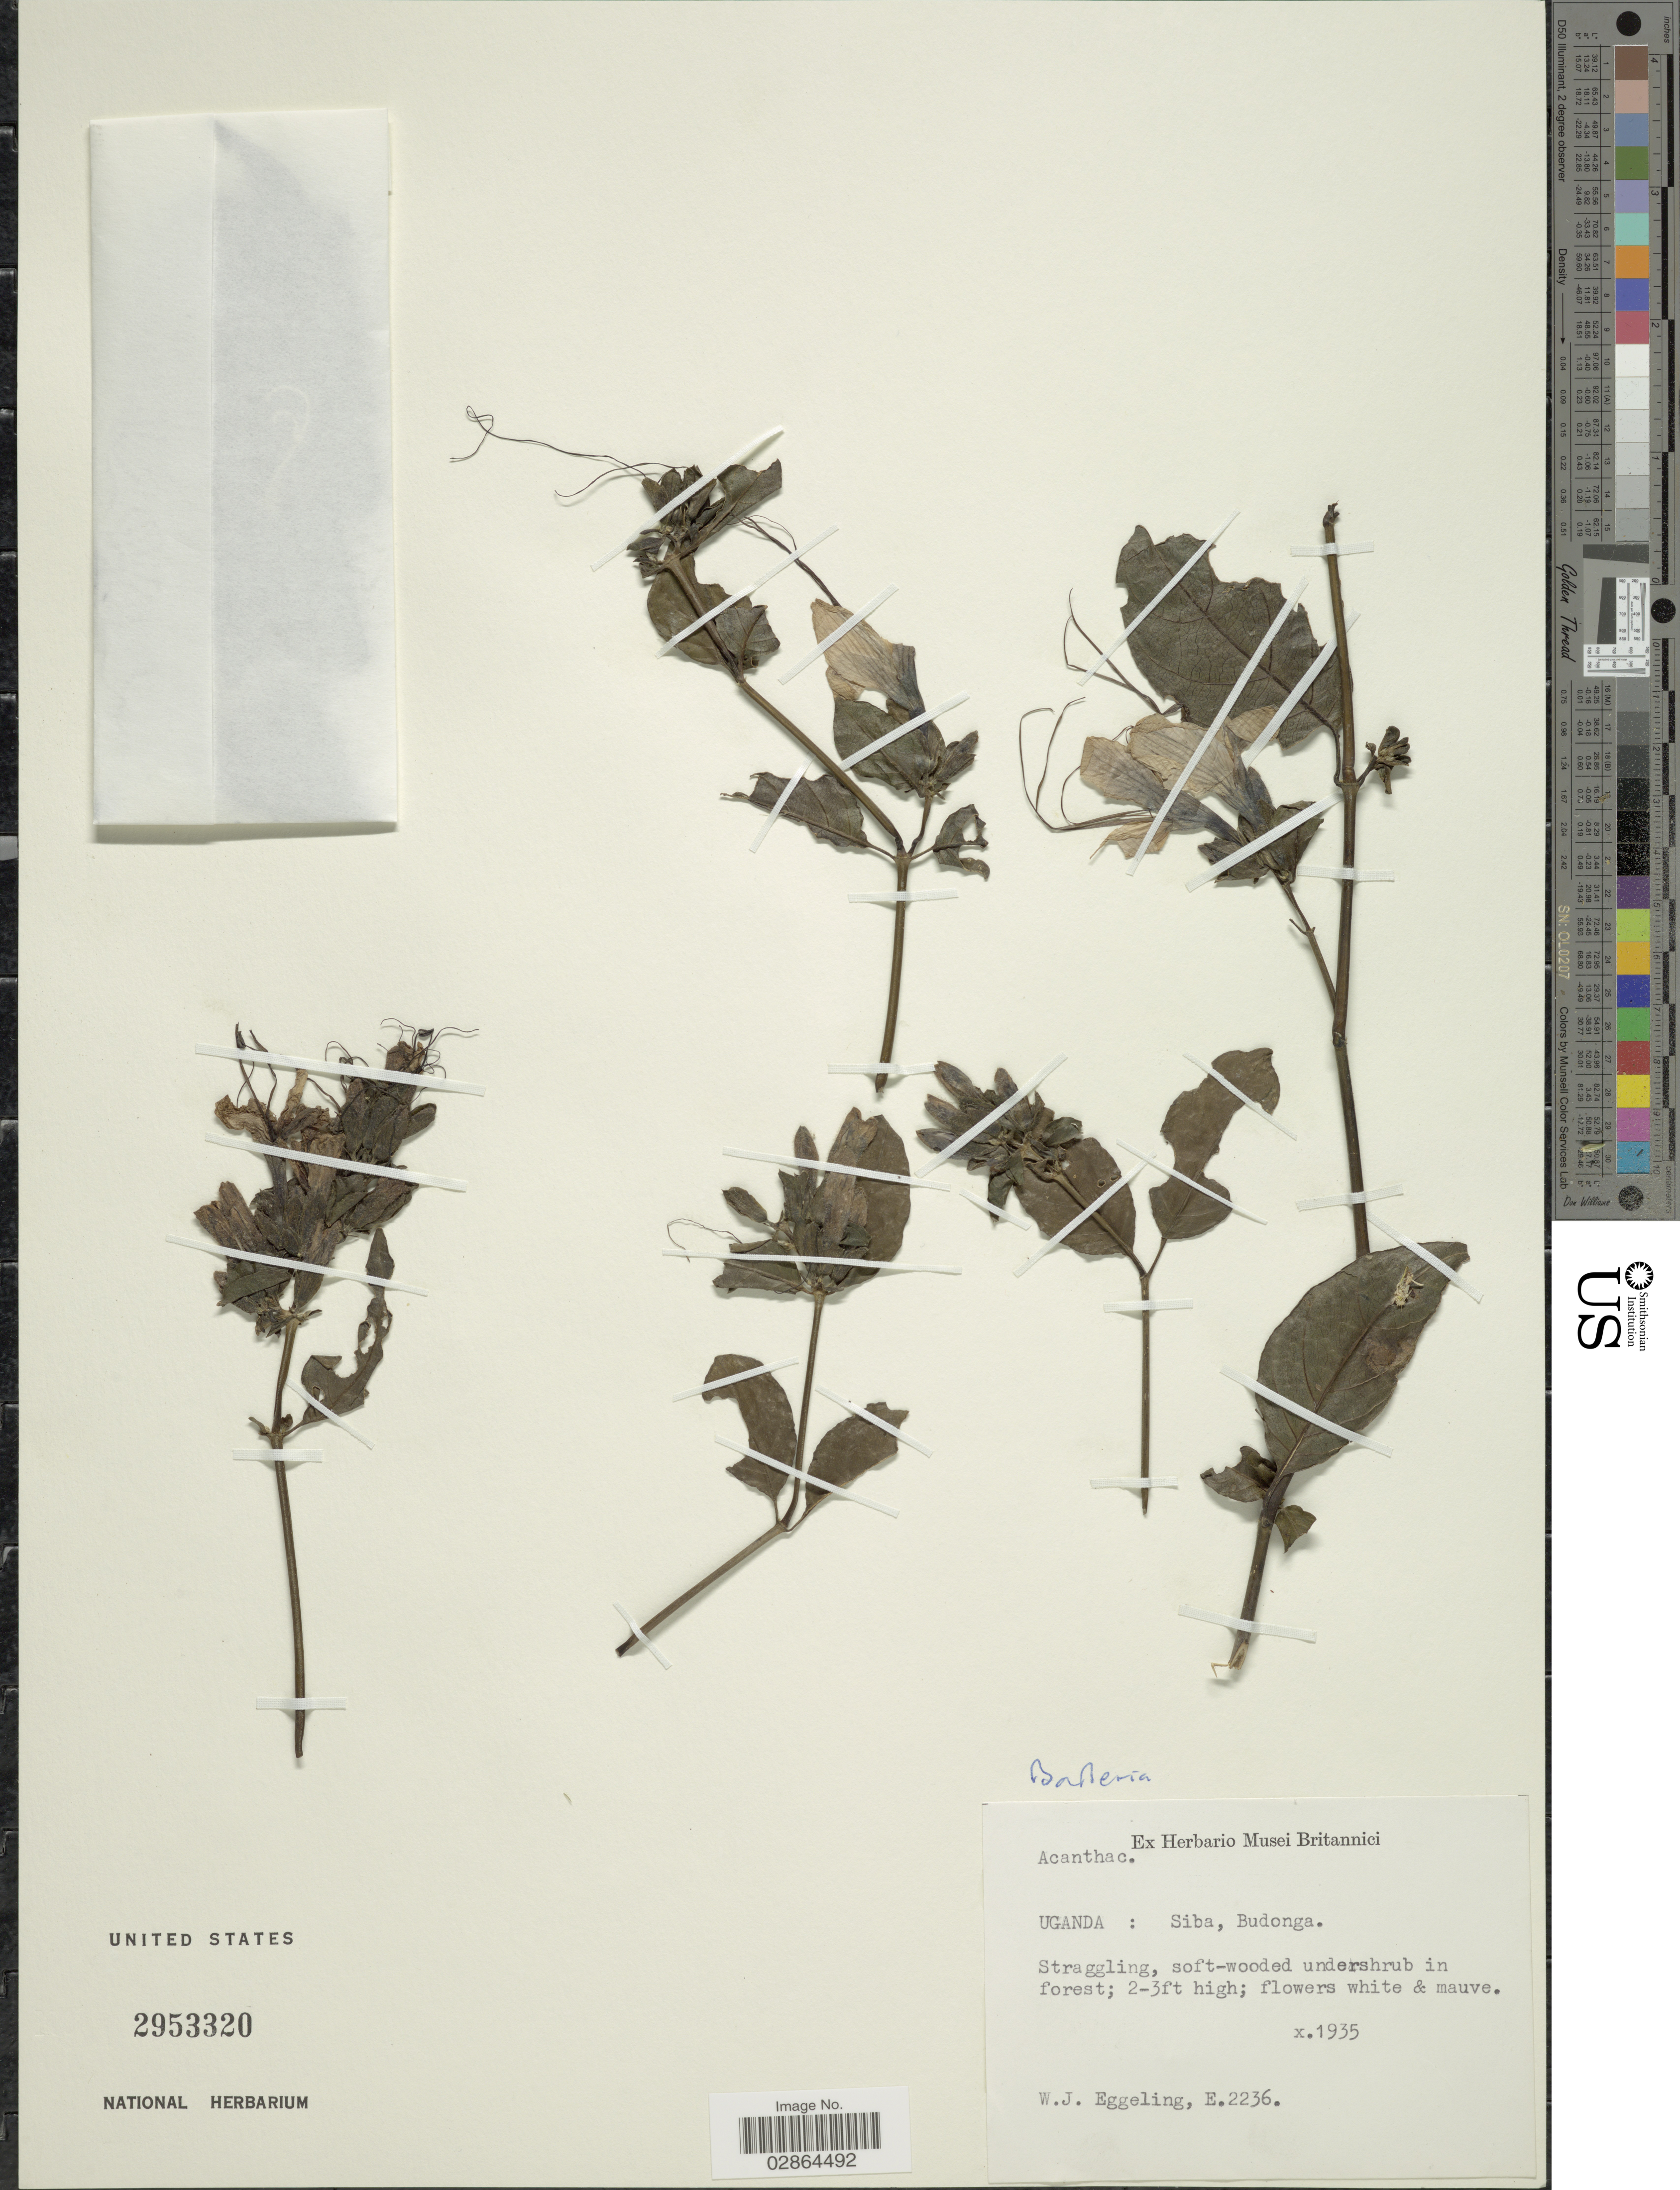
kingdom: Plantae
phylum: Tracheophyta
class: Magnoliopsida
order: Lamiales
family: Acanthaceae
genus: Barleria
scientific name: Barleria sp.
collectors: W. Eggeling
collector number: E2236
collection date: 1935-10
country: Uganda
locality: Siba, Budonga.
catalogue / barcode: US 2953320